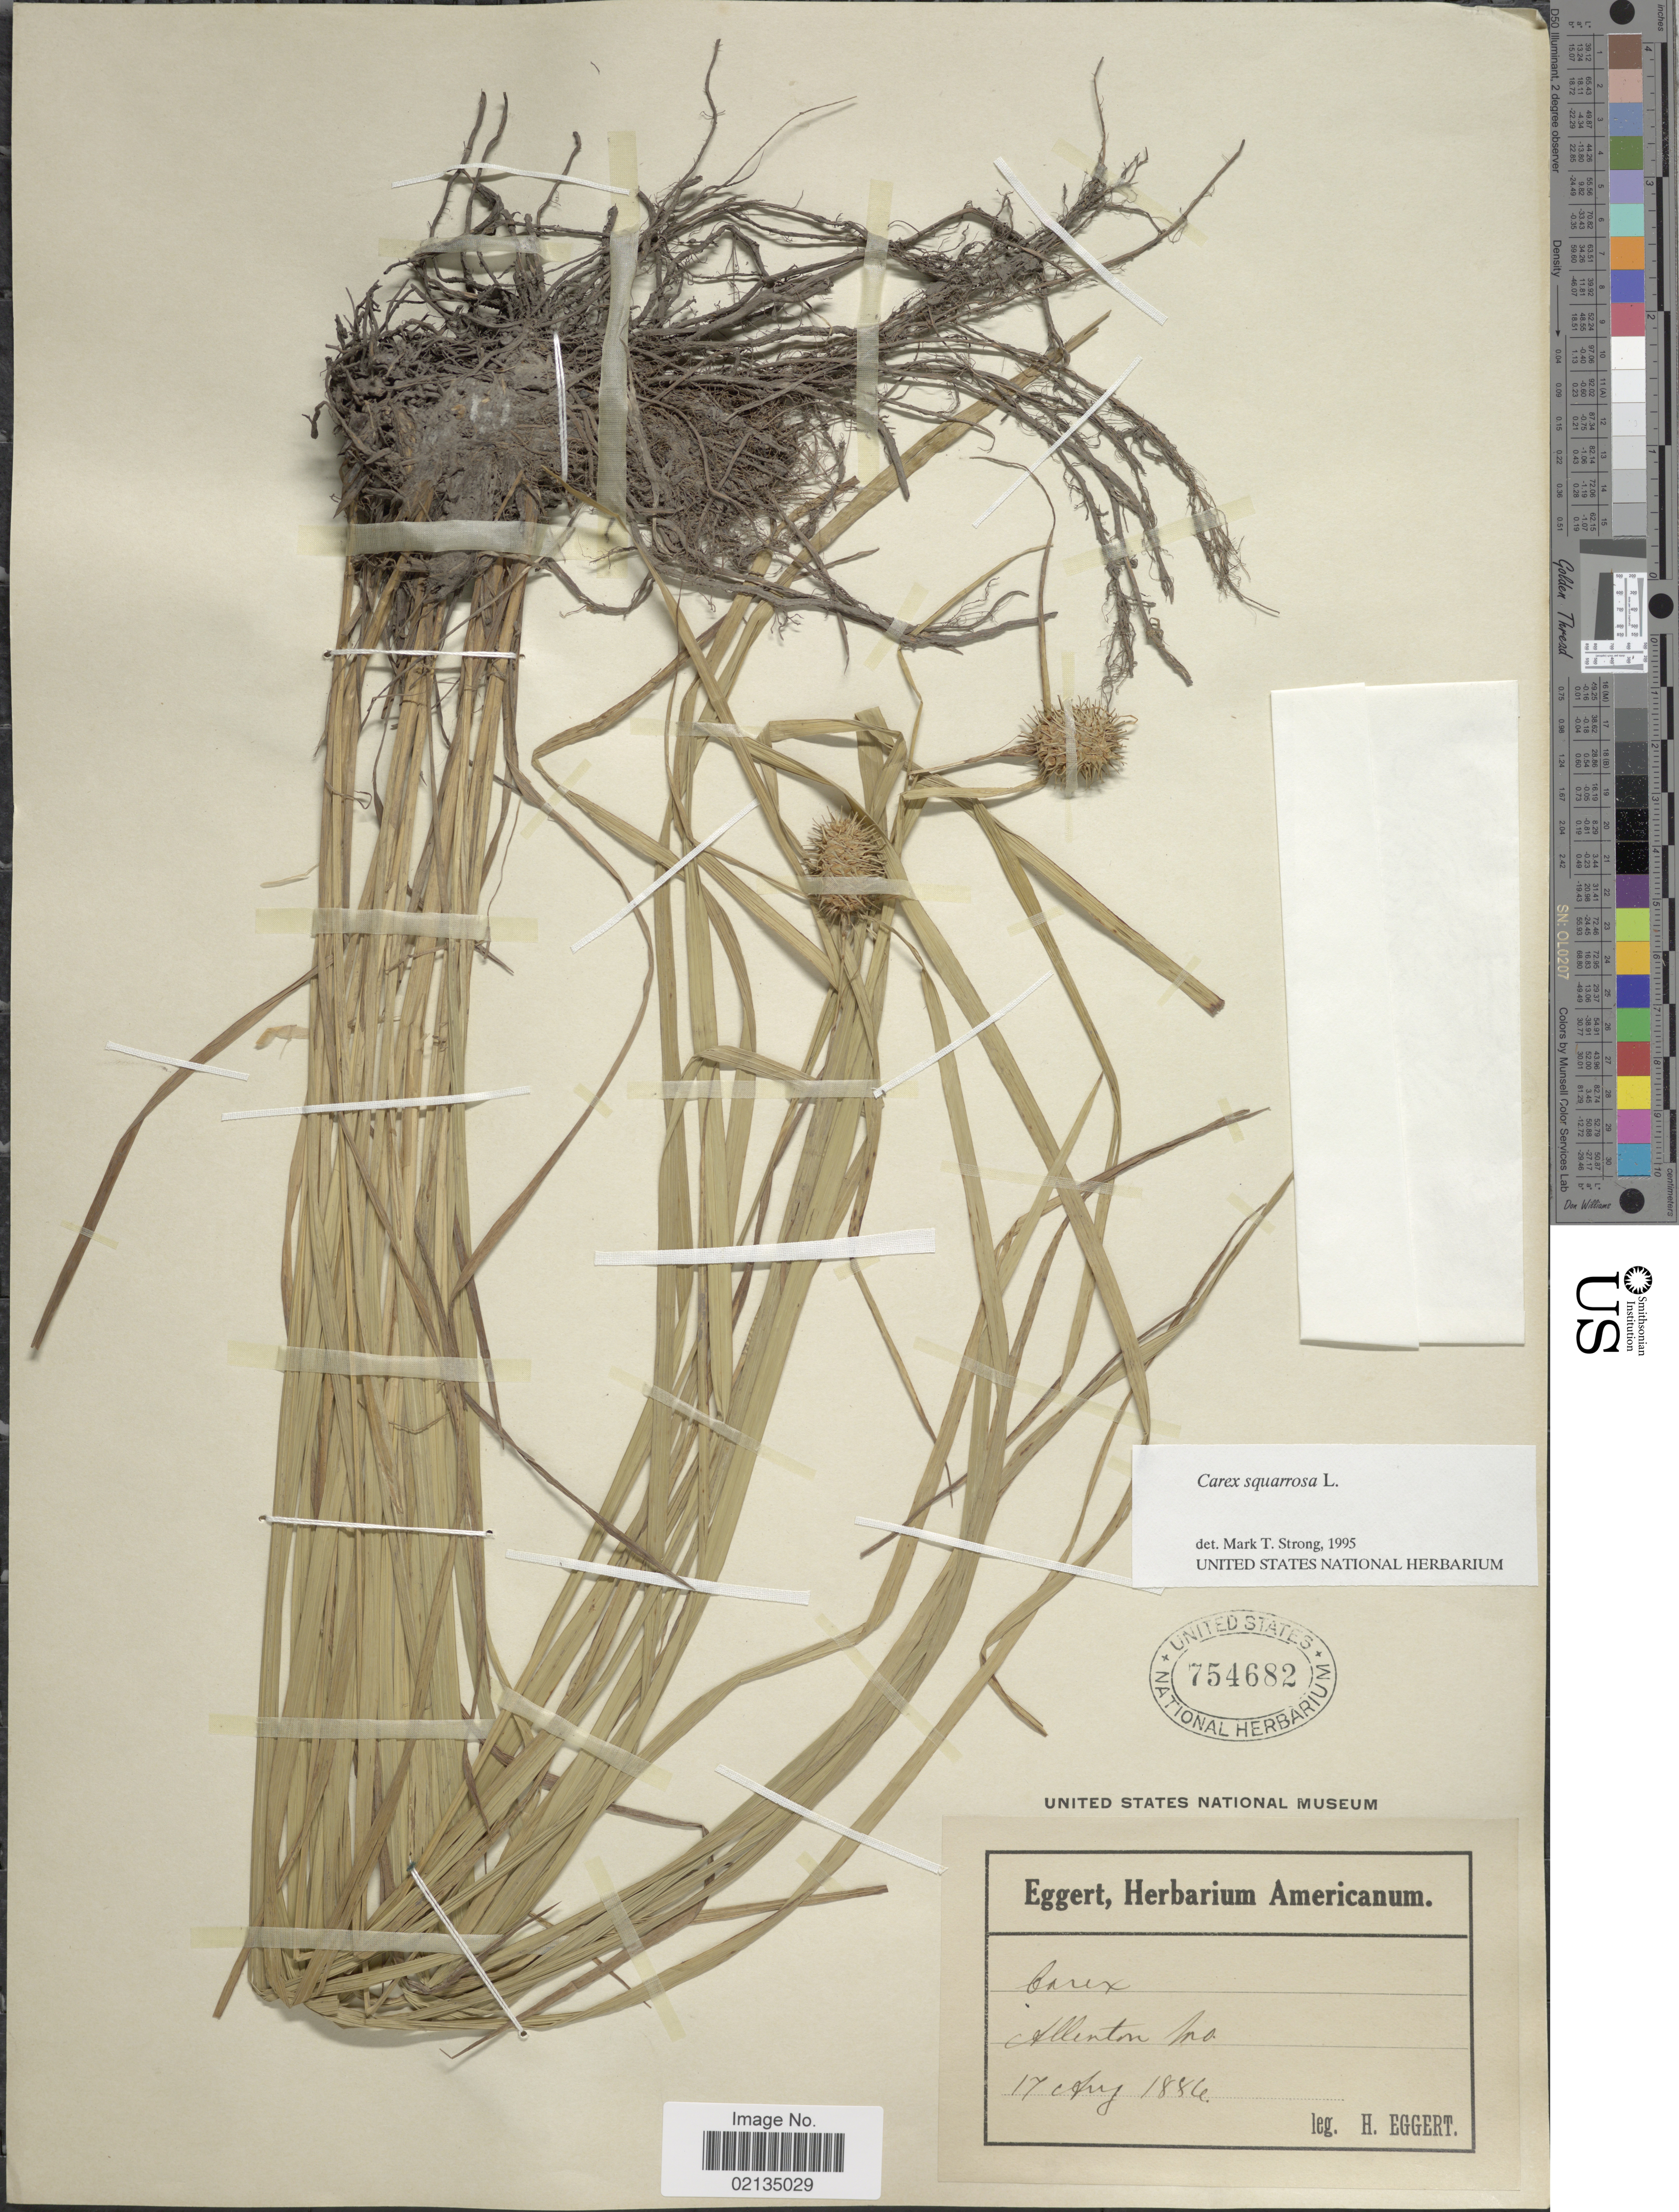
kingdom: Plantae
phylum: Tracheophyta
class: Liliopsida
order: Poales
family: Cyperaceae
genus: Carex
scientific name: Carex squarrosa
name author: L.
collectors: H. Eggert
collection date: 1886-08-17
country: United States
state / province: Missouri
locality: Allenton Mo.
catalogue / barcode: US 754682